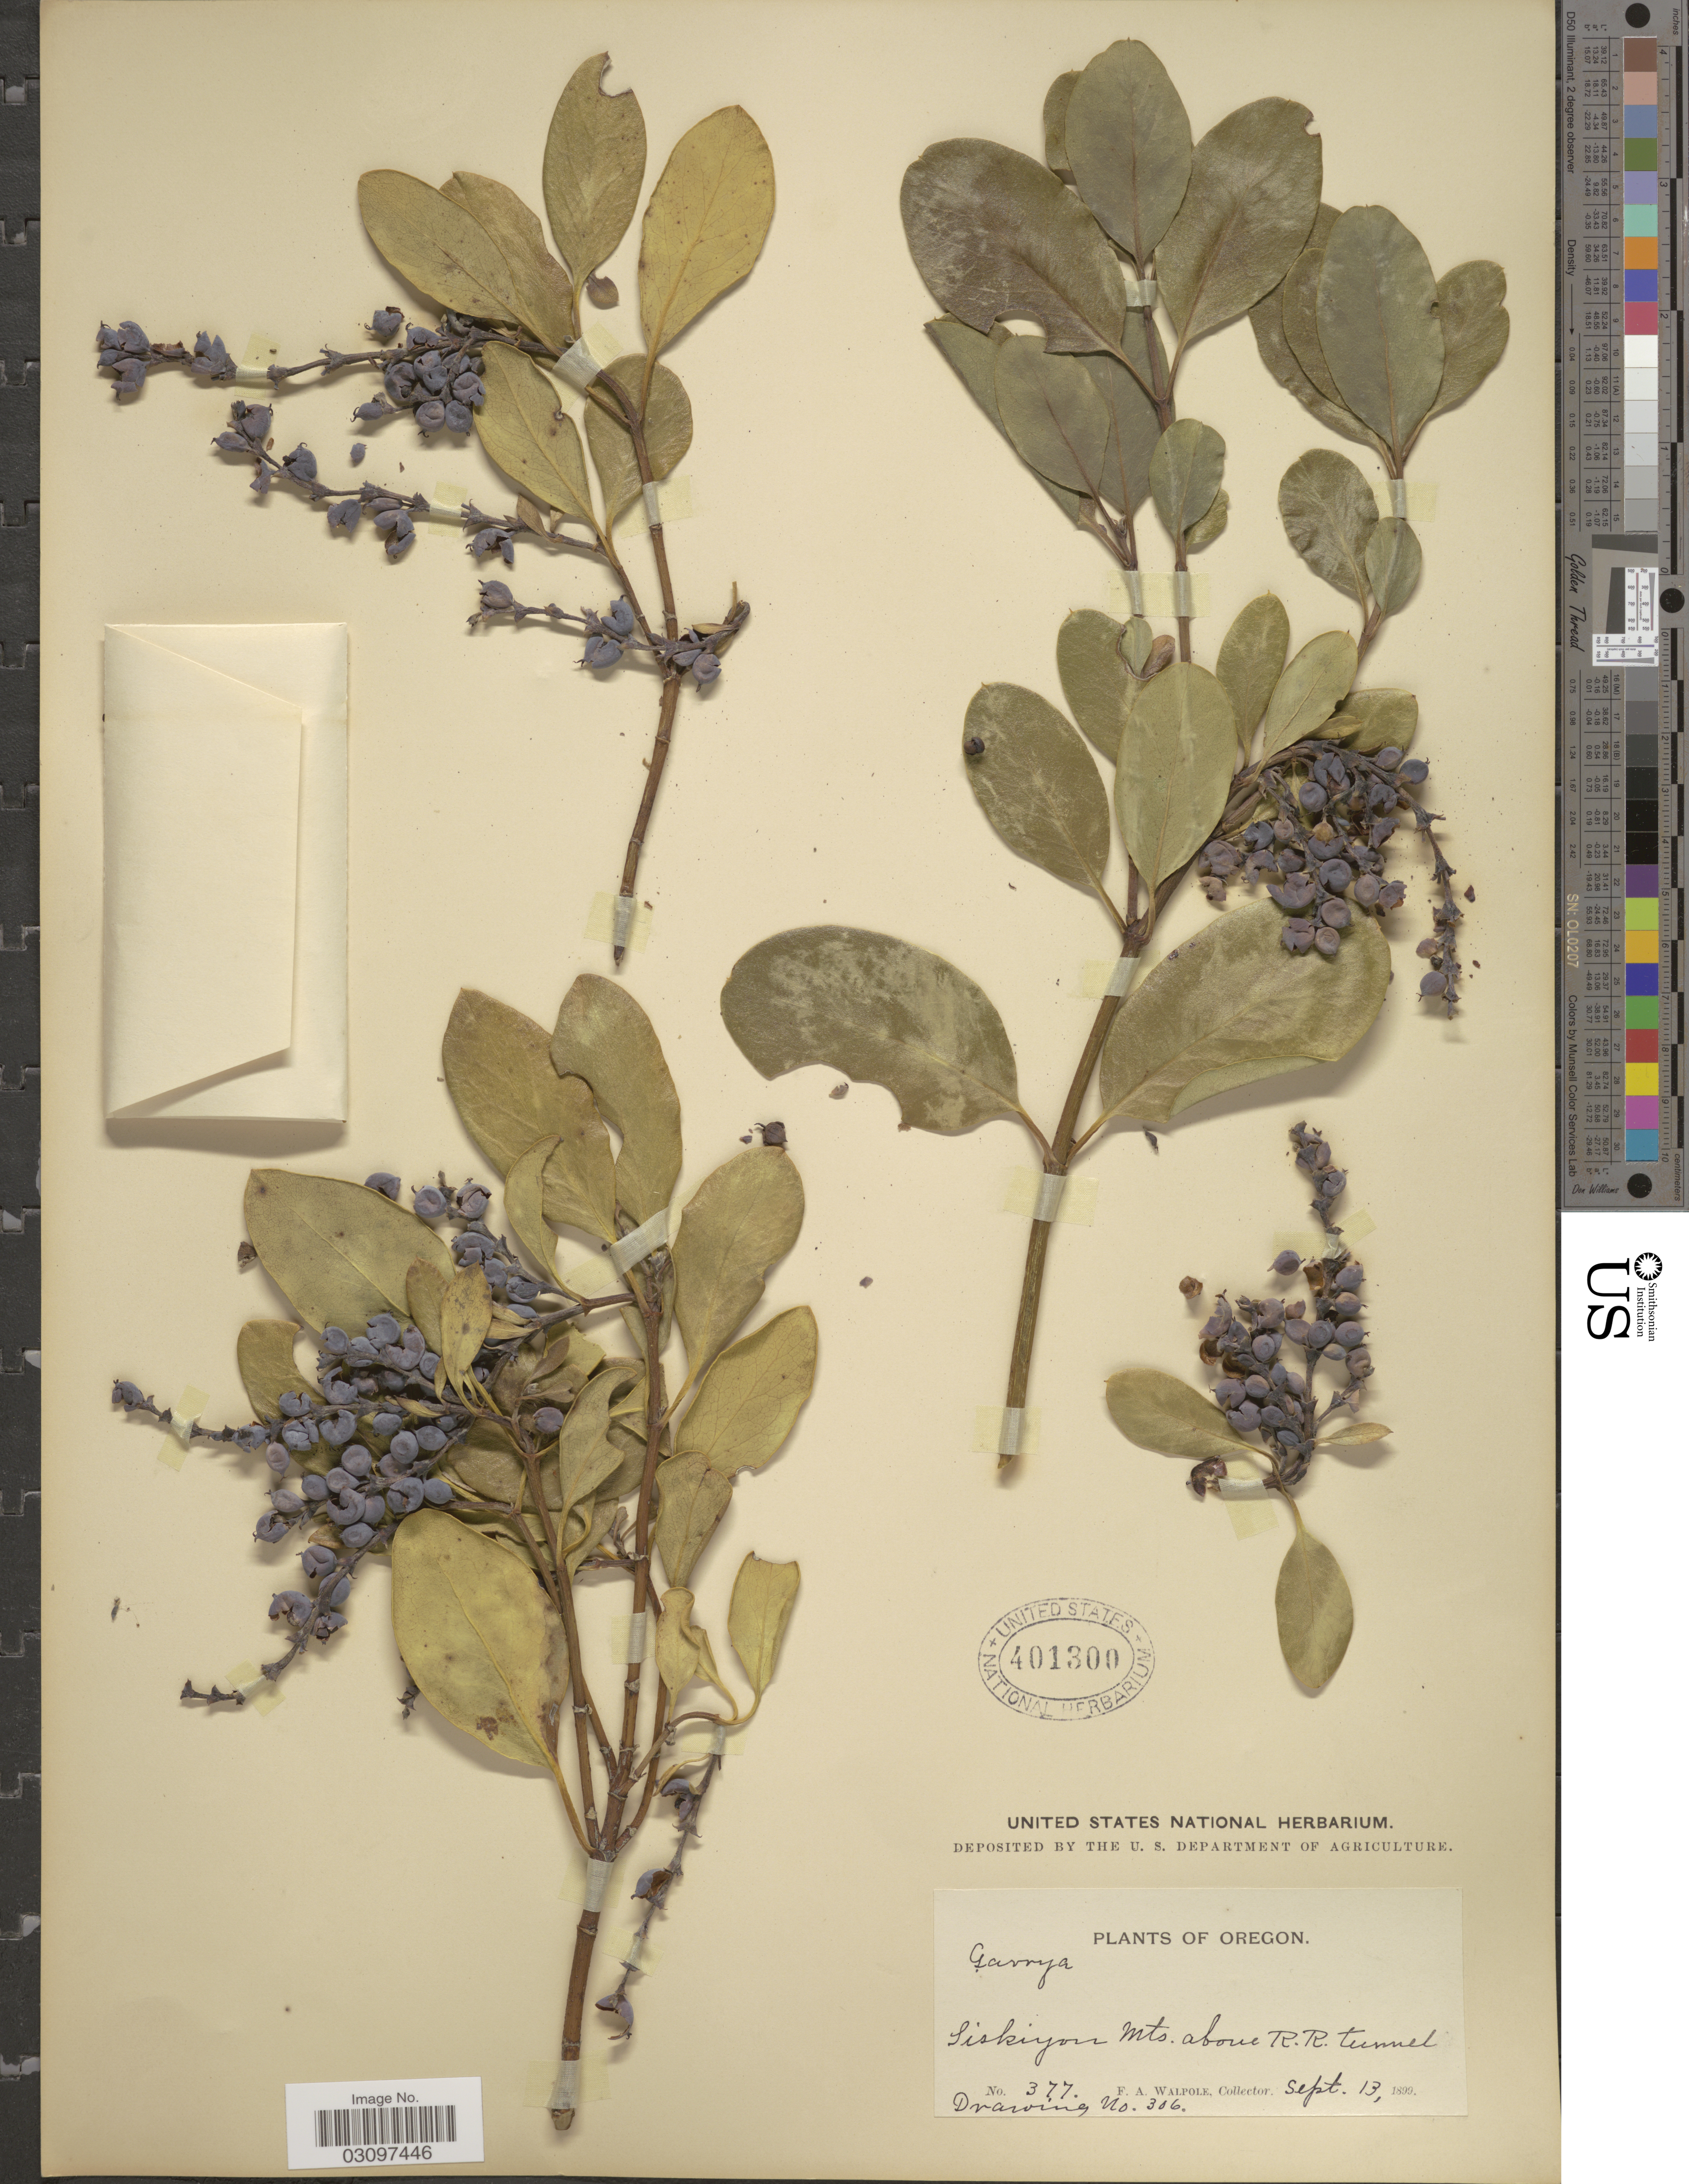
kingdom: Plantae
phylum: Tracheophyta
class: Magnoliopsida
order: Garryales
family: Garryaceae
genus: Garrya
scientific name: Garrya fremontii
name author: Torr.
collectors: F. Walpole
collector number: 377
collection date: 1899-09-13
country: United States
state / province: Oregon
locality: Siskiyou Mts. above R.R. Tunnel.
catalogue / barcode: US 401300